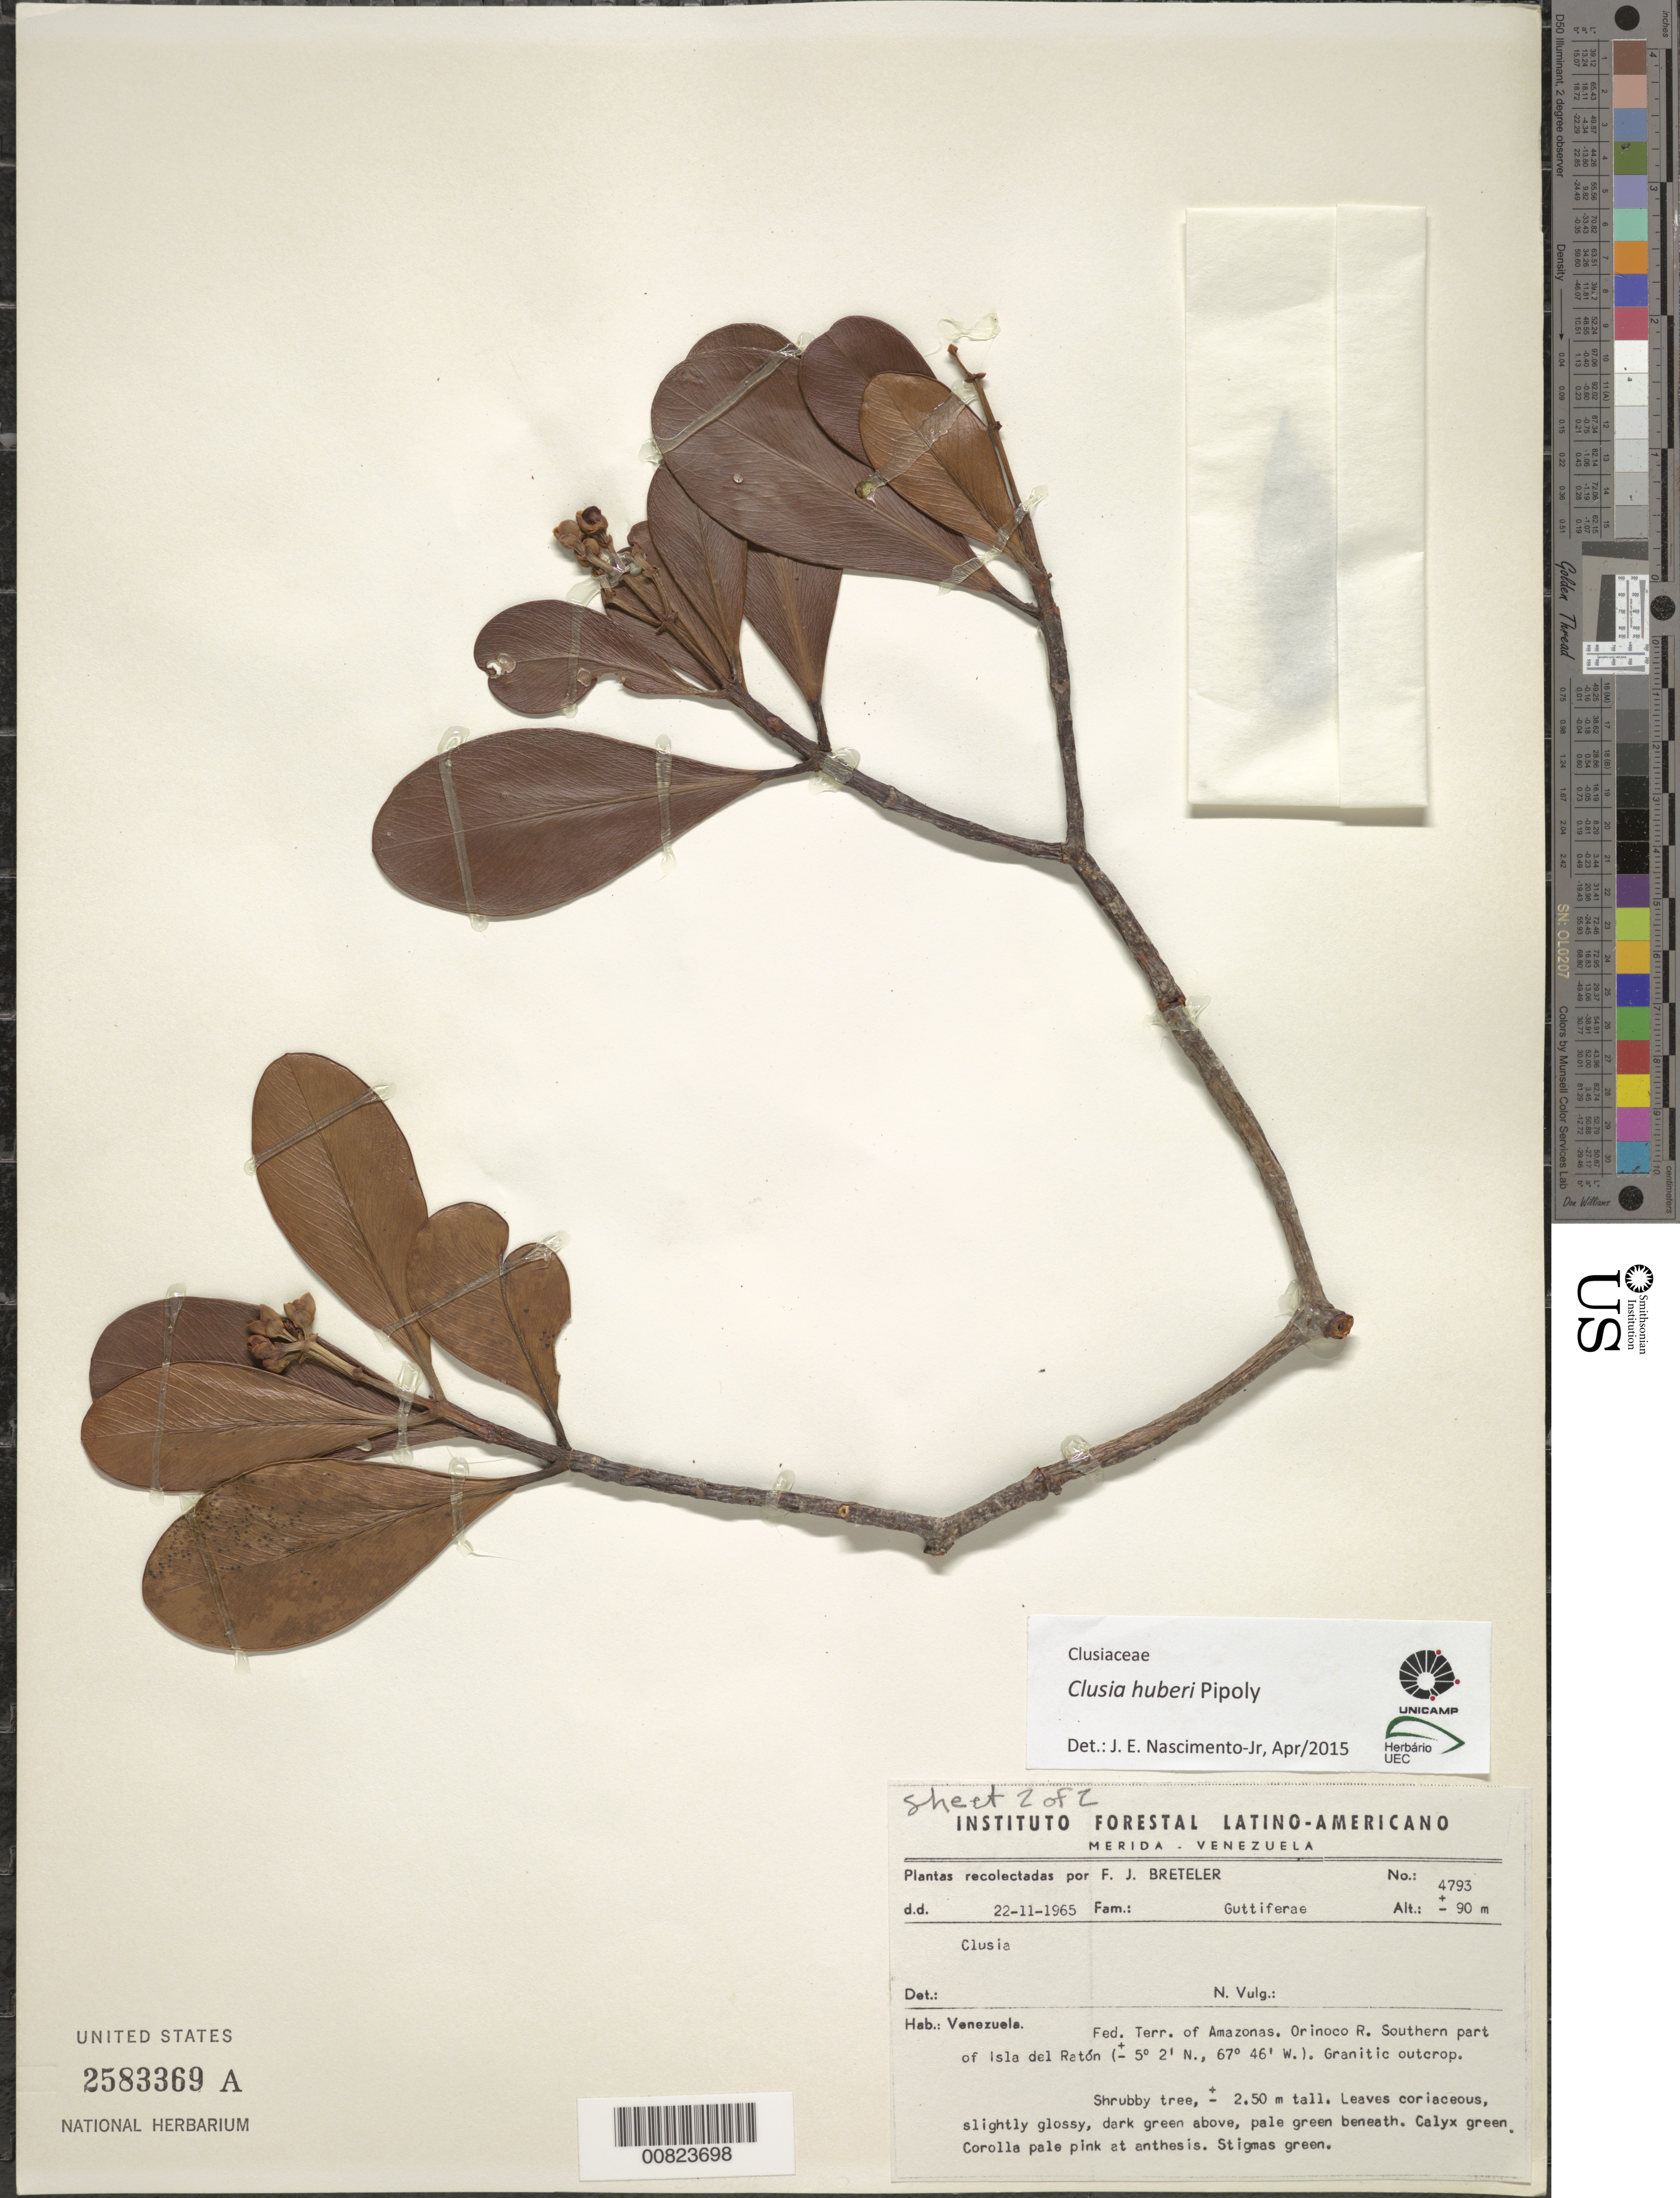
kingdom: Plantae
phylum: Tracheophyta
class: Magnoliopsida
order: Malpighiales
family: Clusiaceae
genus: Clusia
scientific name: Clusia huberi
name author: Pipoly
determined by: Nascimento, Jose E., Jr.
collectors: F. J. Breteler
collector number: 4793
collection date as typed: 22-Nov-65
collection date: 1965-11-22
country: Venezuela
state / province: Amazonas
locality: Orinoco R., southern part of Isla del Ratón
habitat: Granitic outcrop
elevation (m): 90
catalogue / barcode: US 2583369A